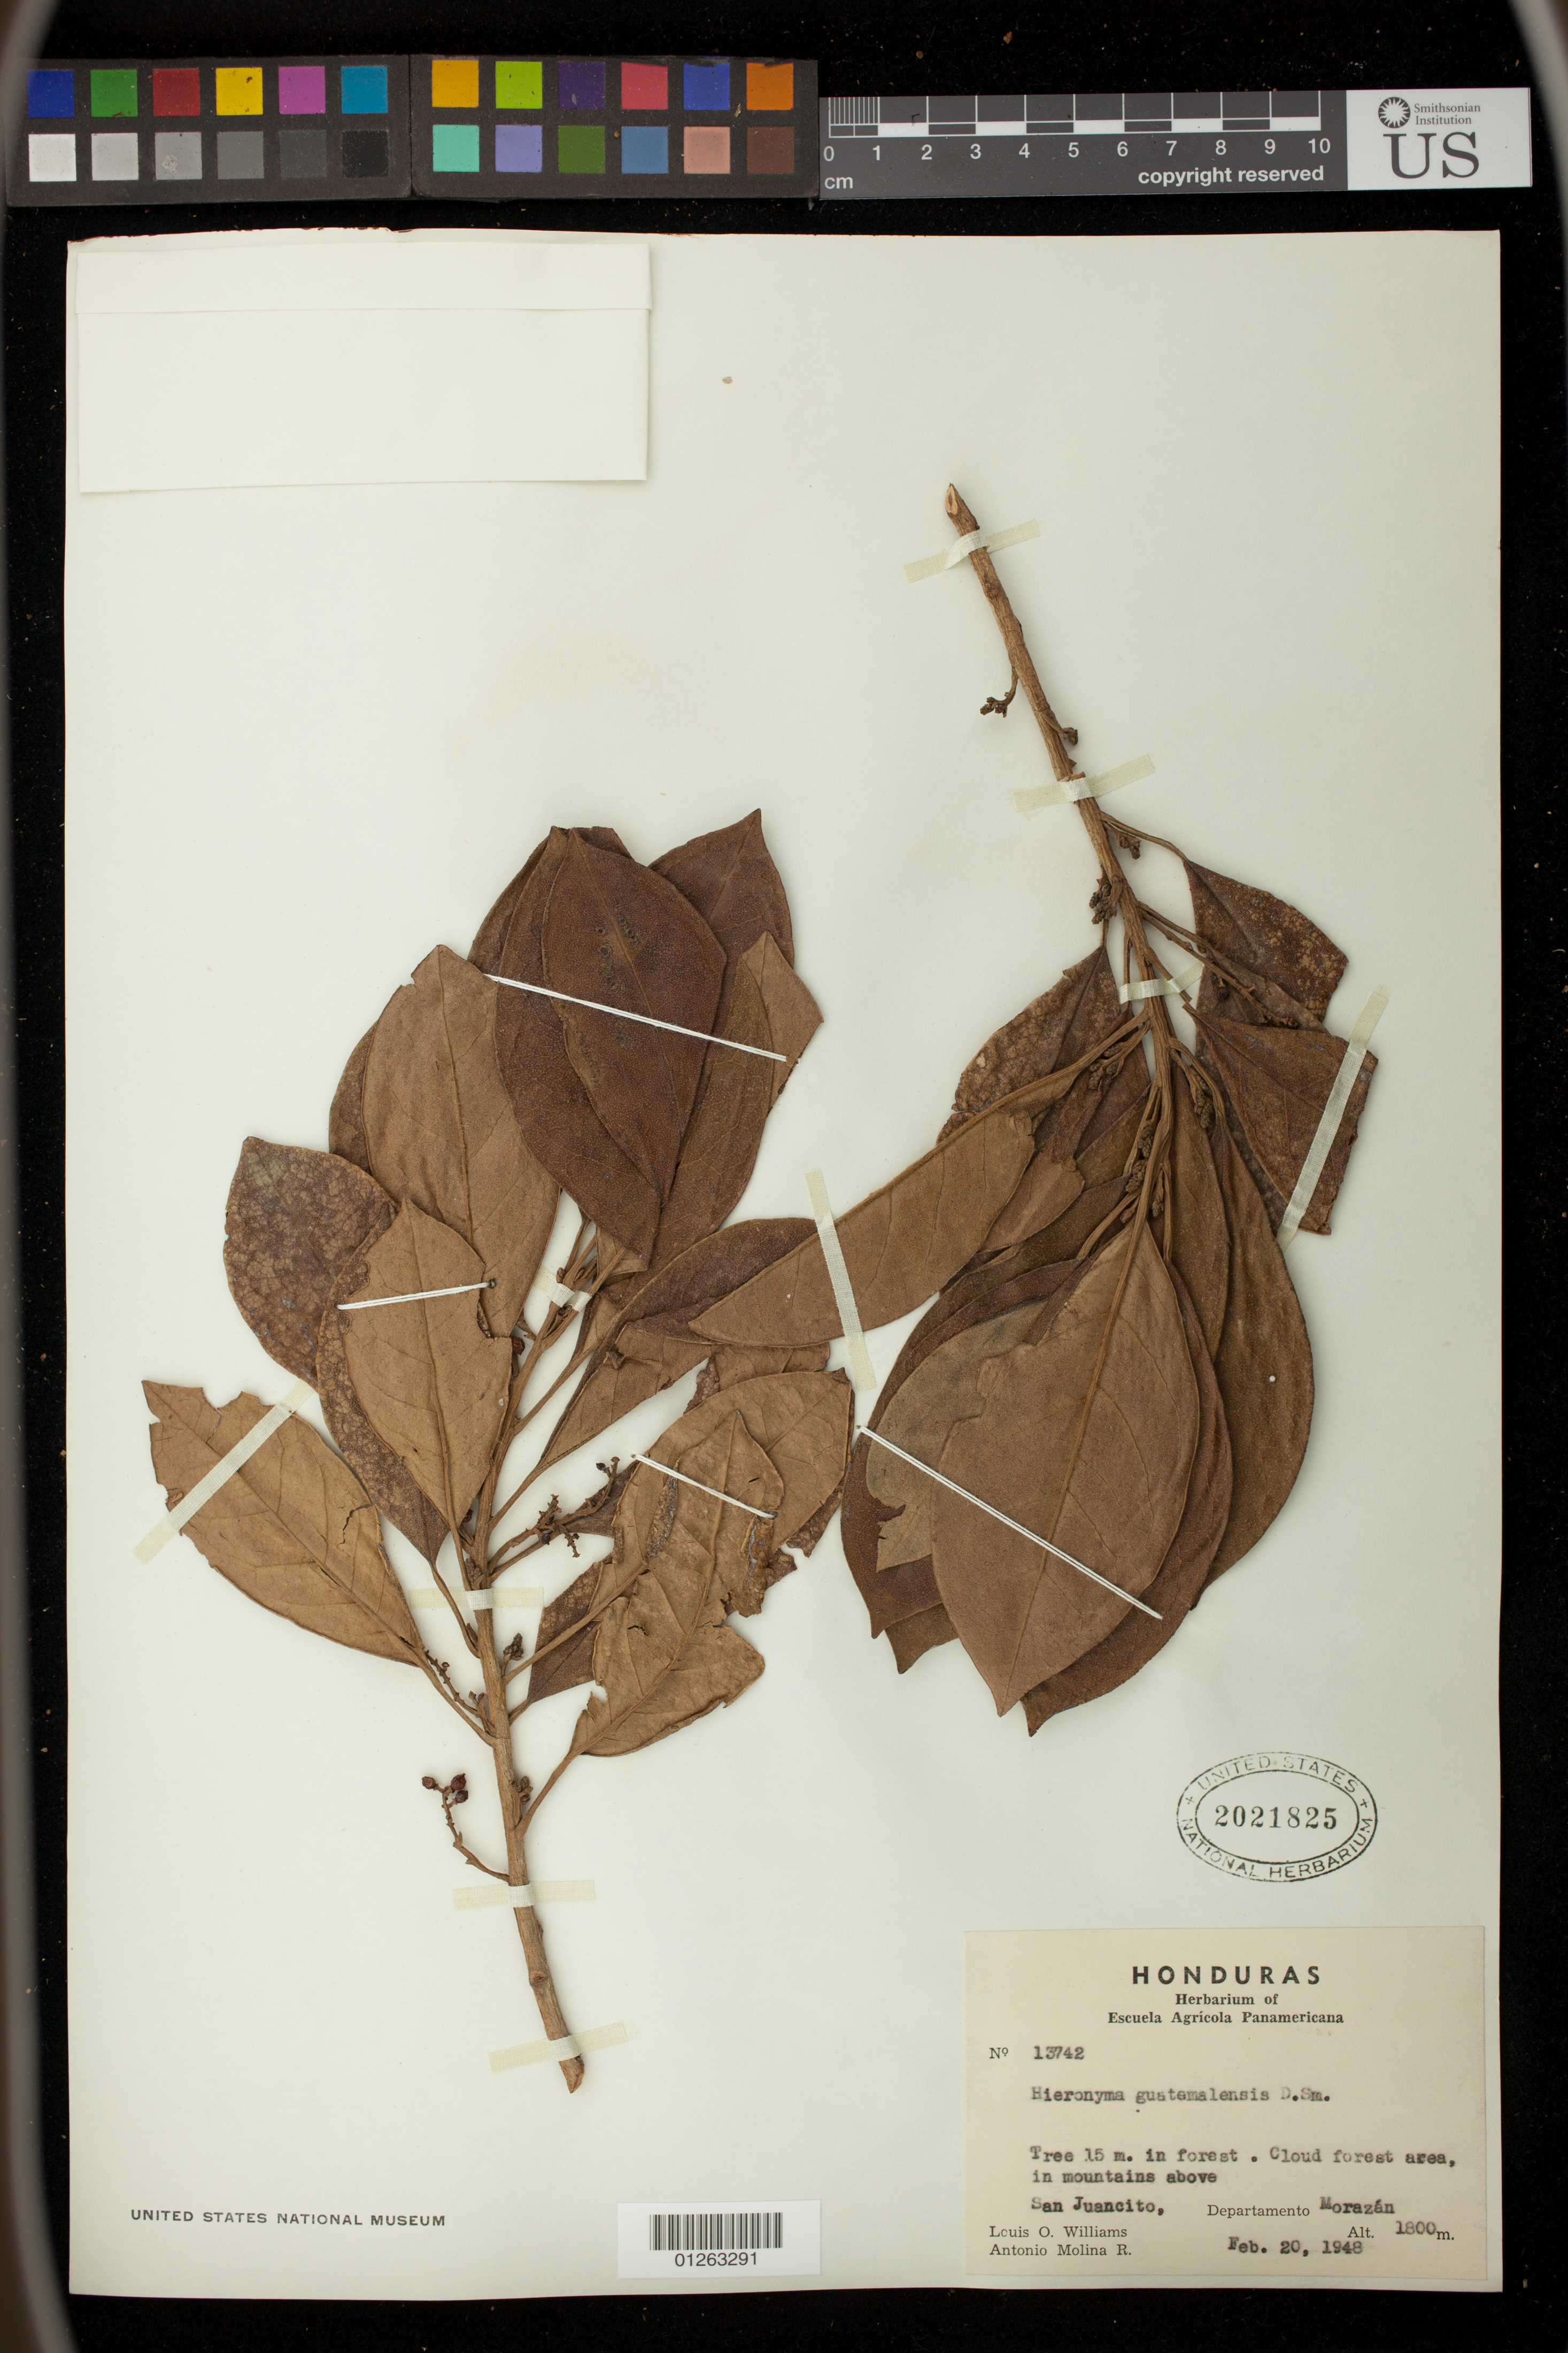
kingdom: Plantae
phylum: Tracheophyta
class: Magnoliopsida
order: Malpighiales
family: Phyllanthaceae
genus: Hieronyma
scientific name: Hieronyma guatemalensis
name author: Donn. Sm.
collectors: L. O. Williams & A. Molina R.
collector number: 13742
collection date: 1948-02-20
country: Honduras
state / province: Fco. Morazán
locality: San Juancito, Departamento Morazan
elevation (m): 1800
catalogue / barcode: US 2021825